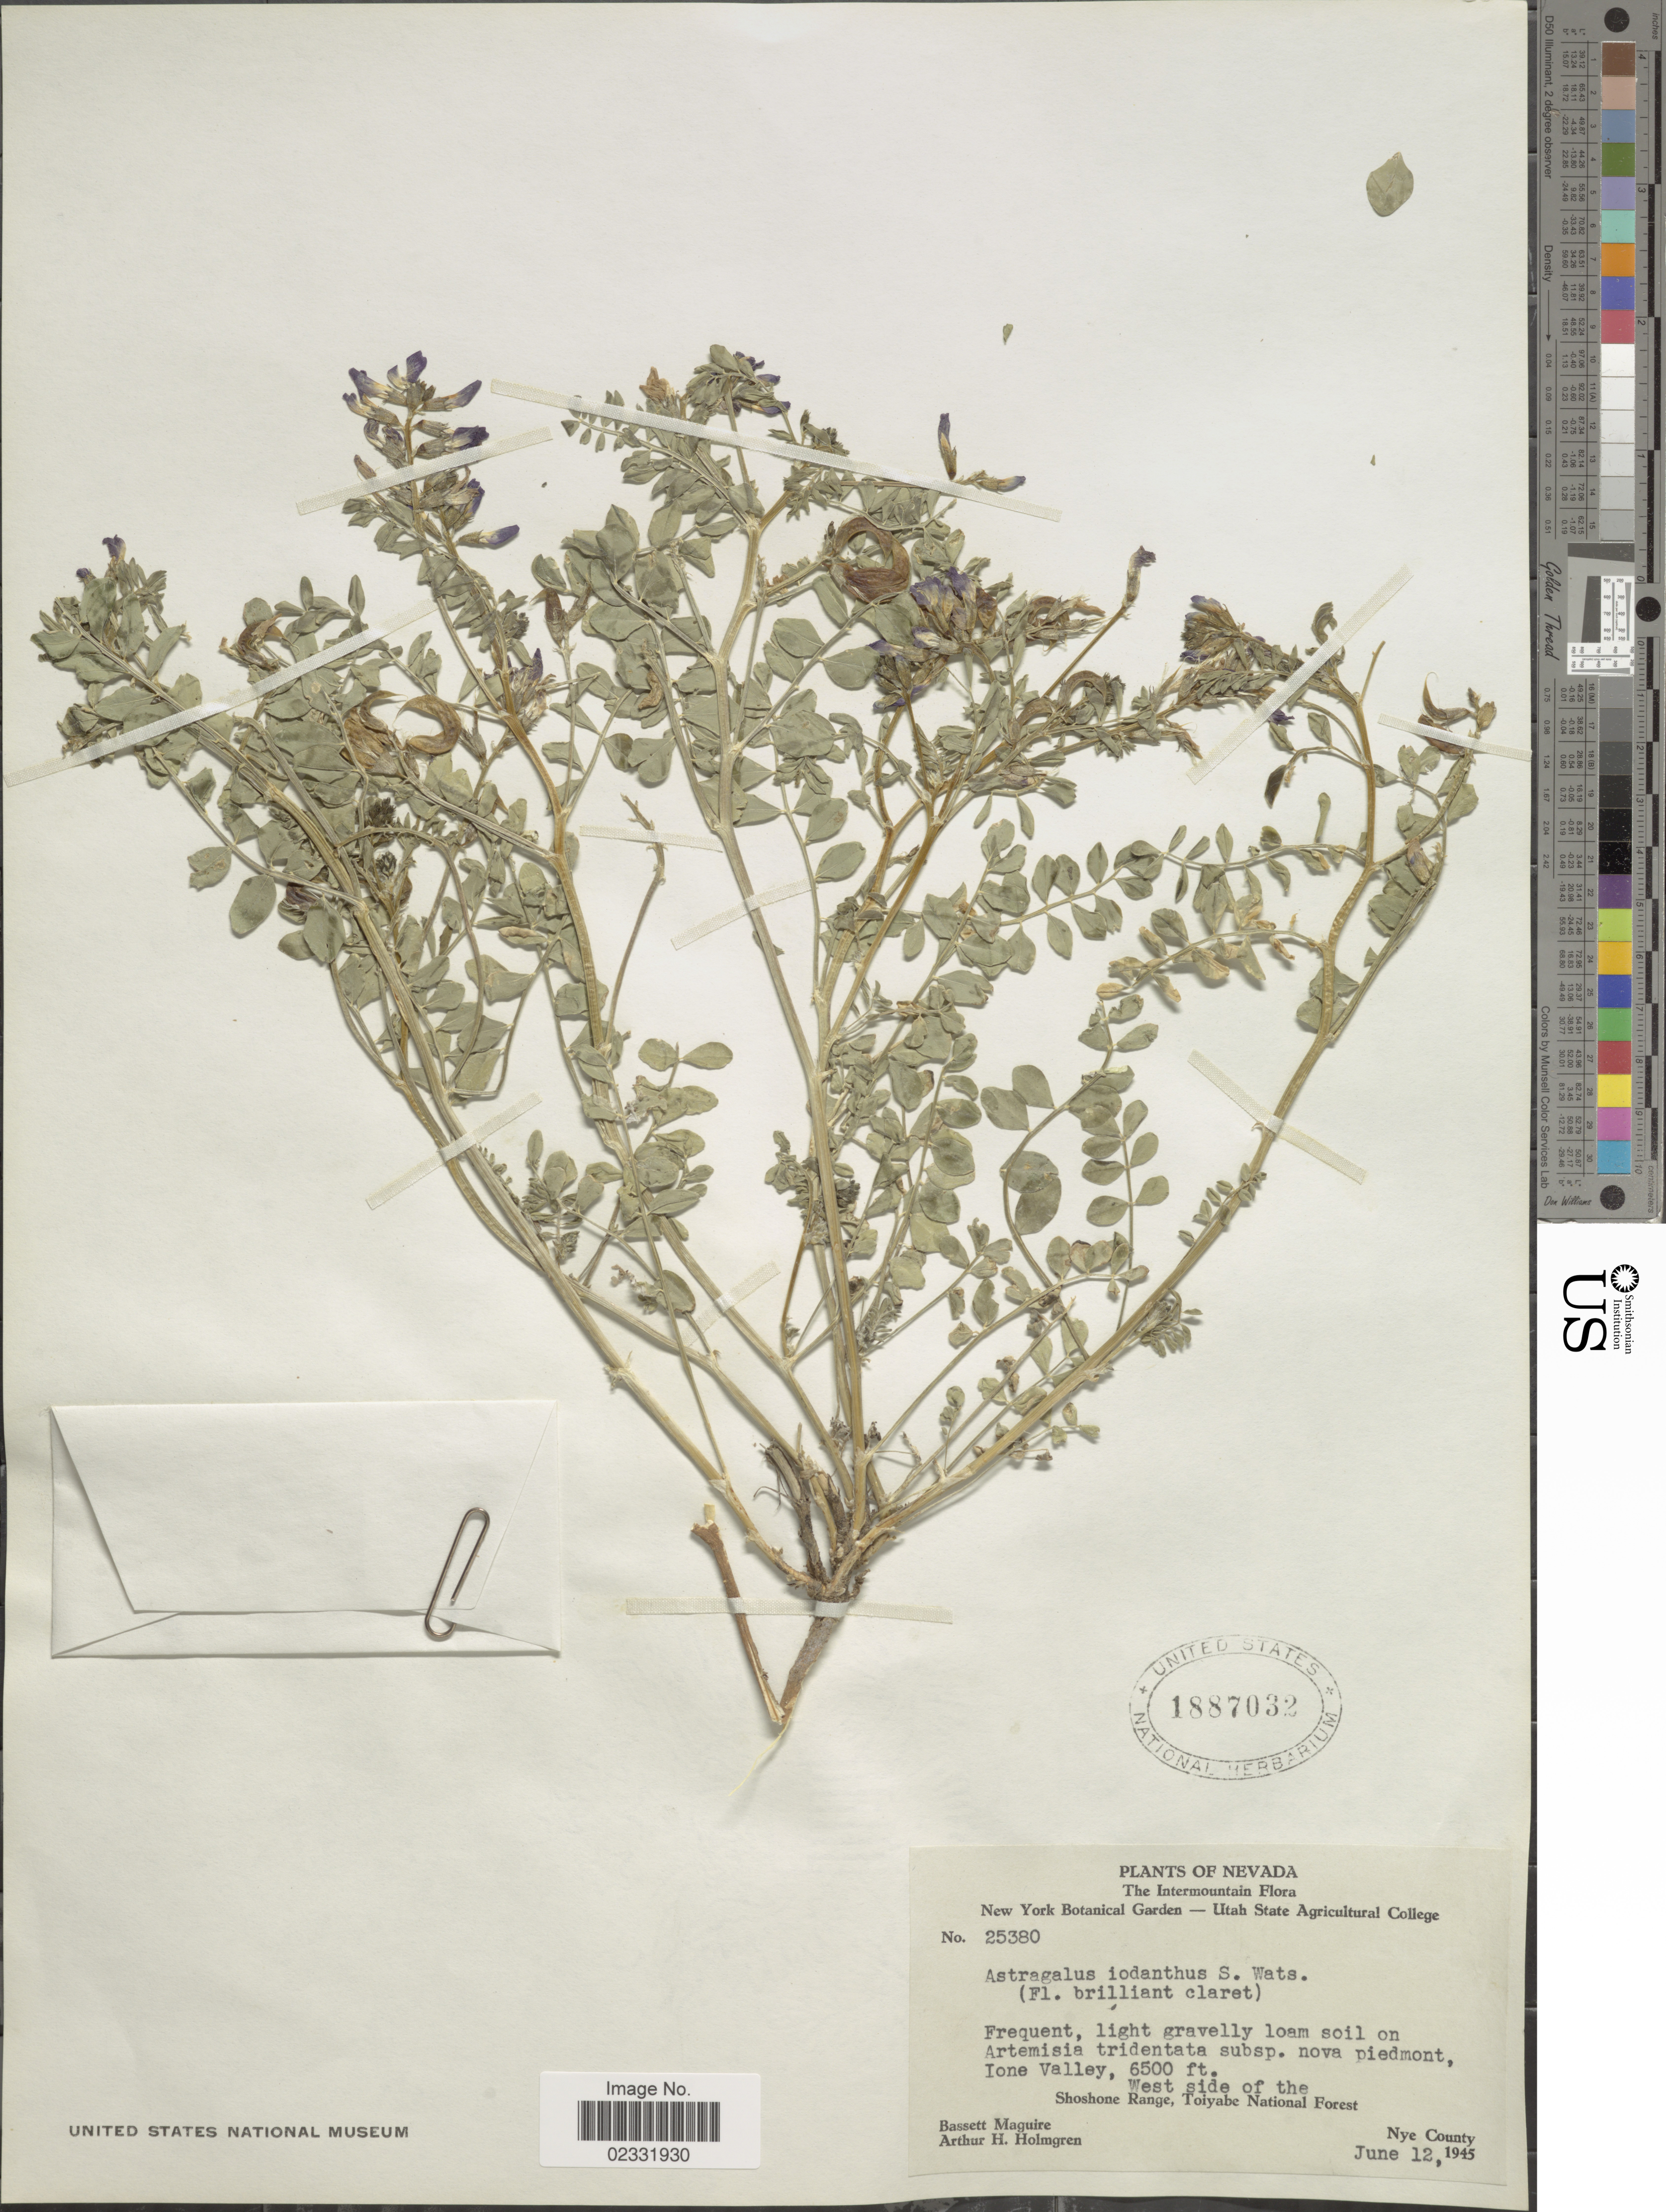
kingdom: Plantae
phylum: Tracheophyta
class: Magnoliopsida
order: Fabales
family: Fabaceae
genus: Astragalus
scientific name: Astragalus iodanthus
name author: S. Watson in C. King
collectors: B. Maguire & A. H. Holmgren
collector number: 25380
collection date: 1945-06-12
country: United States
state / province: Nevada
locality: Ione Valley, West side of the Shoshone Range, Toiyabe National Forest. Nye County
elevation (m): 1981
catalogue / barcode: US 1887032